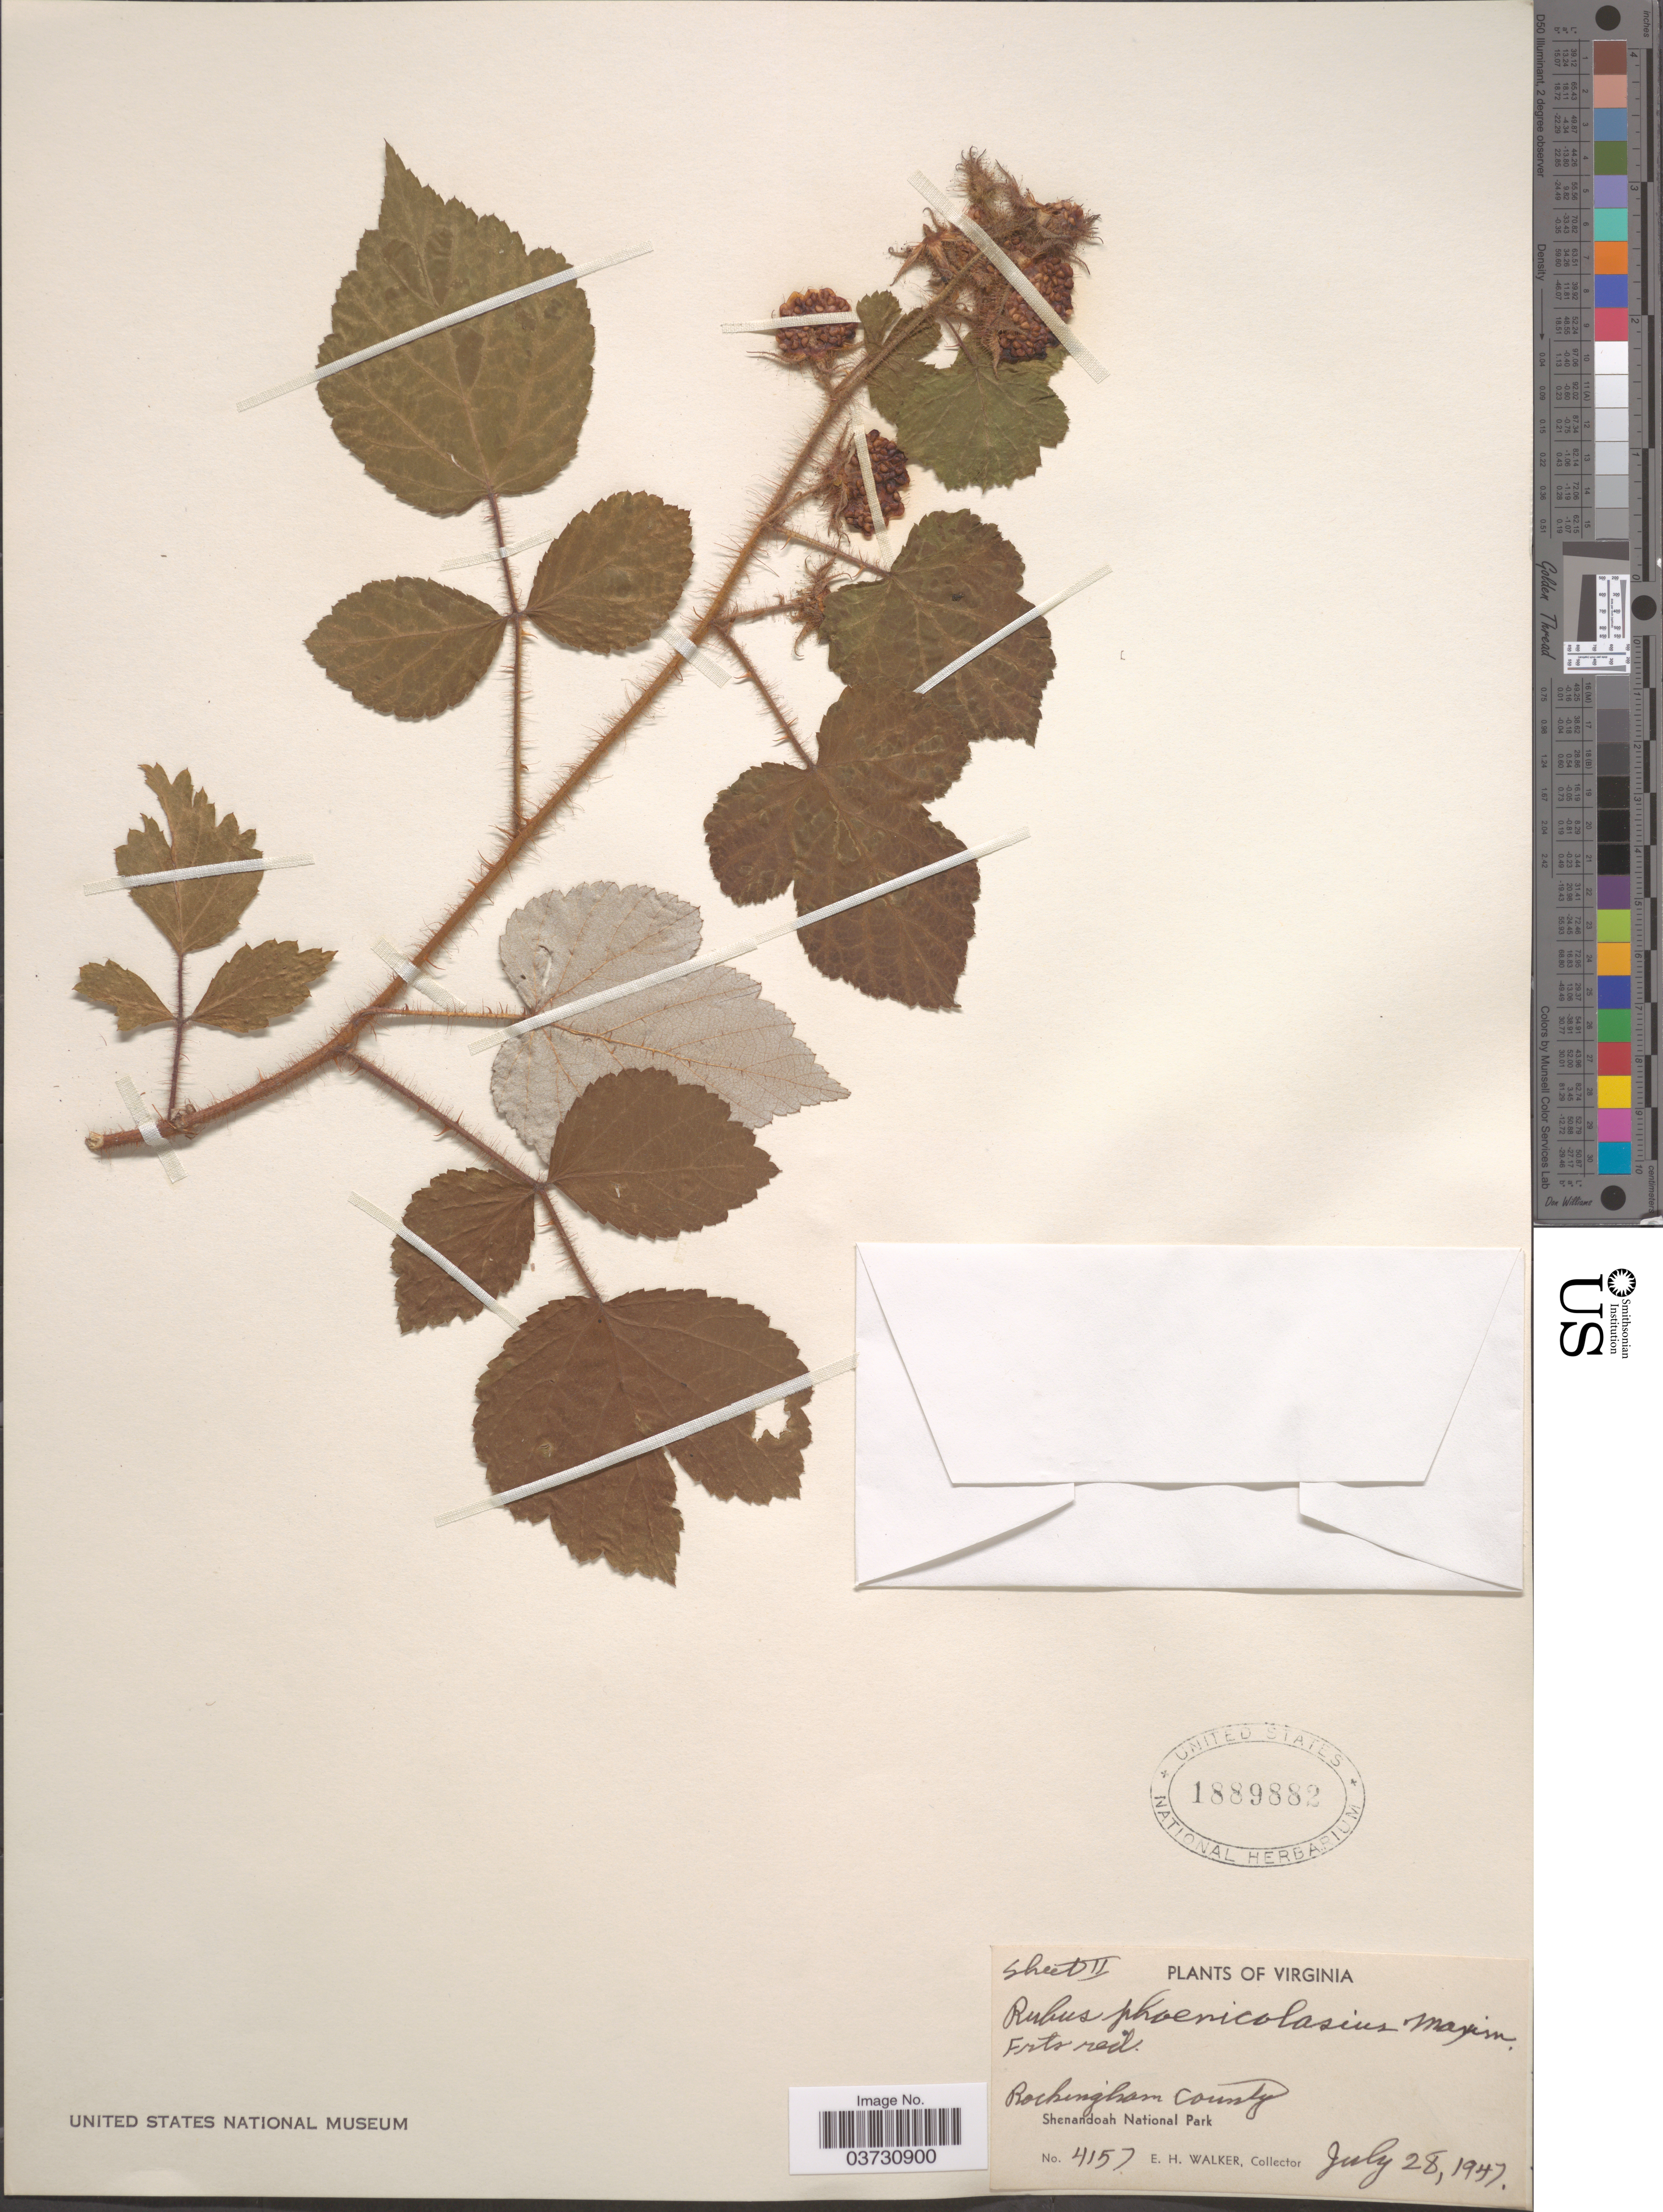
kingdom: Plantae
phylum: Tracheophyta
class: Magnoliopsida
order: Rosales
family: Rosaceae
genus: Rubus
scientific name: Rubus phoenicolasius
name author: Maxim.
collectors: E. H. Walker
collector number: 4157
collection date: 1947-07-28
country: United States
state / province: Virginia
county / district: Rockingham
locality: Shenandoah National Park.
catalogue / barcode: US 1889882